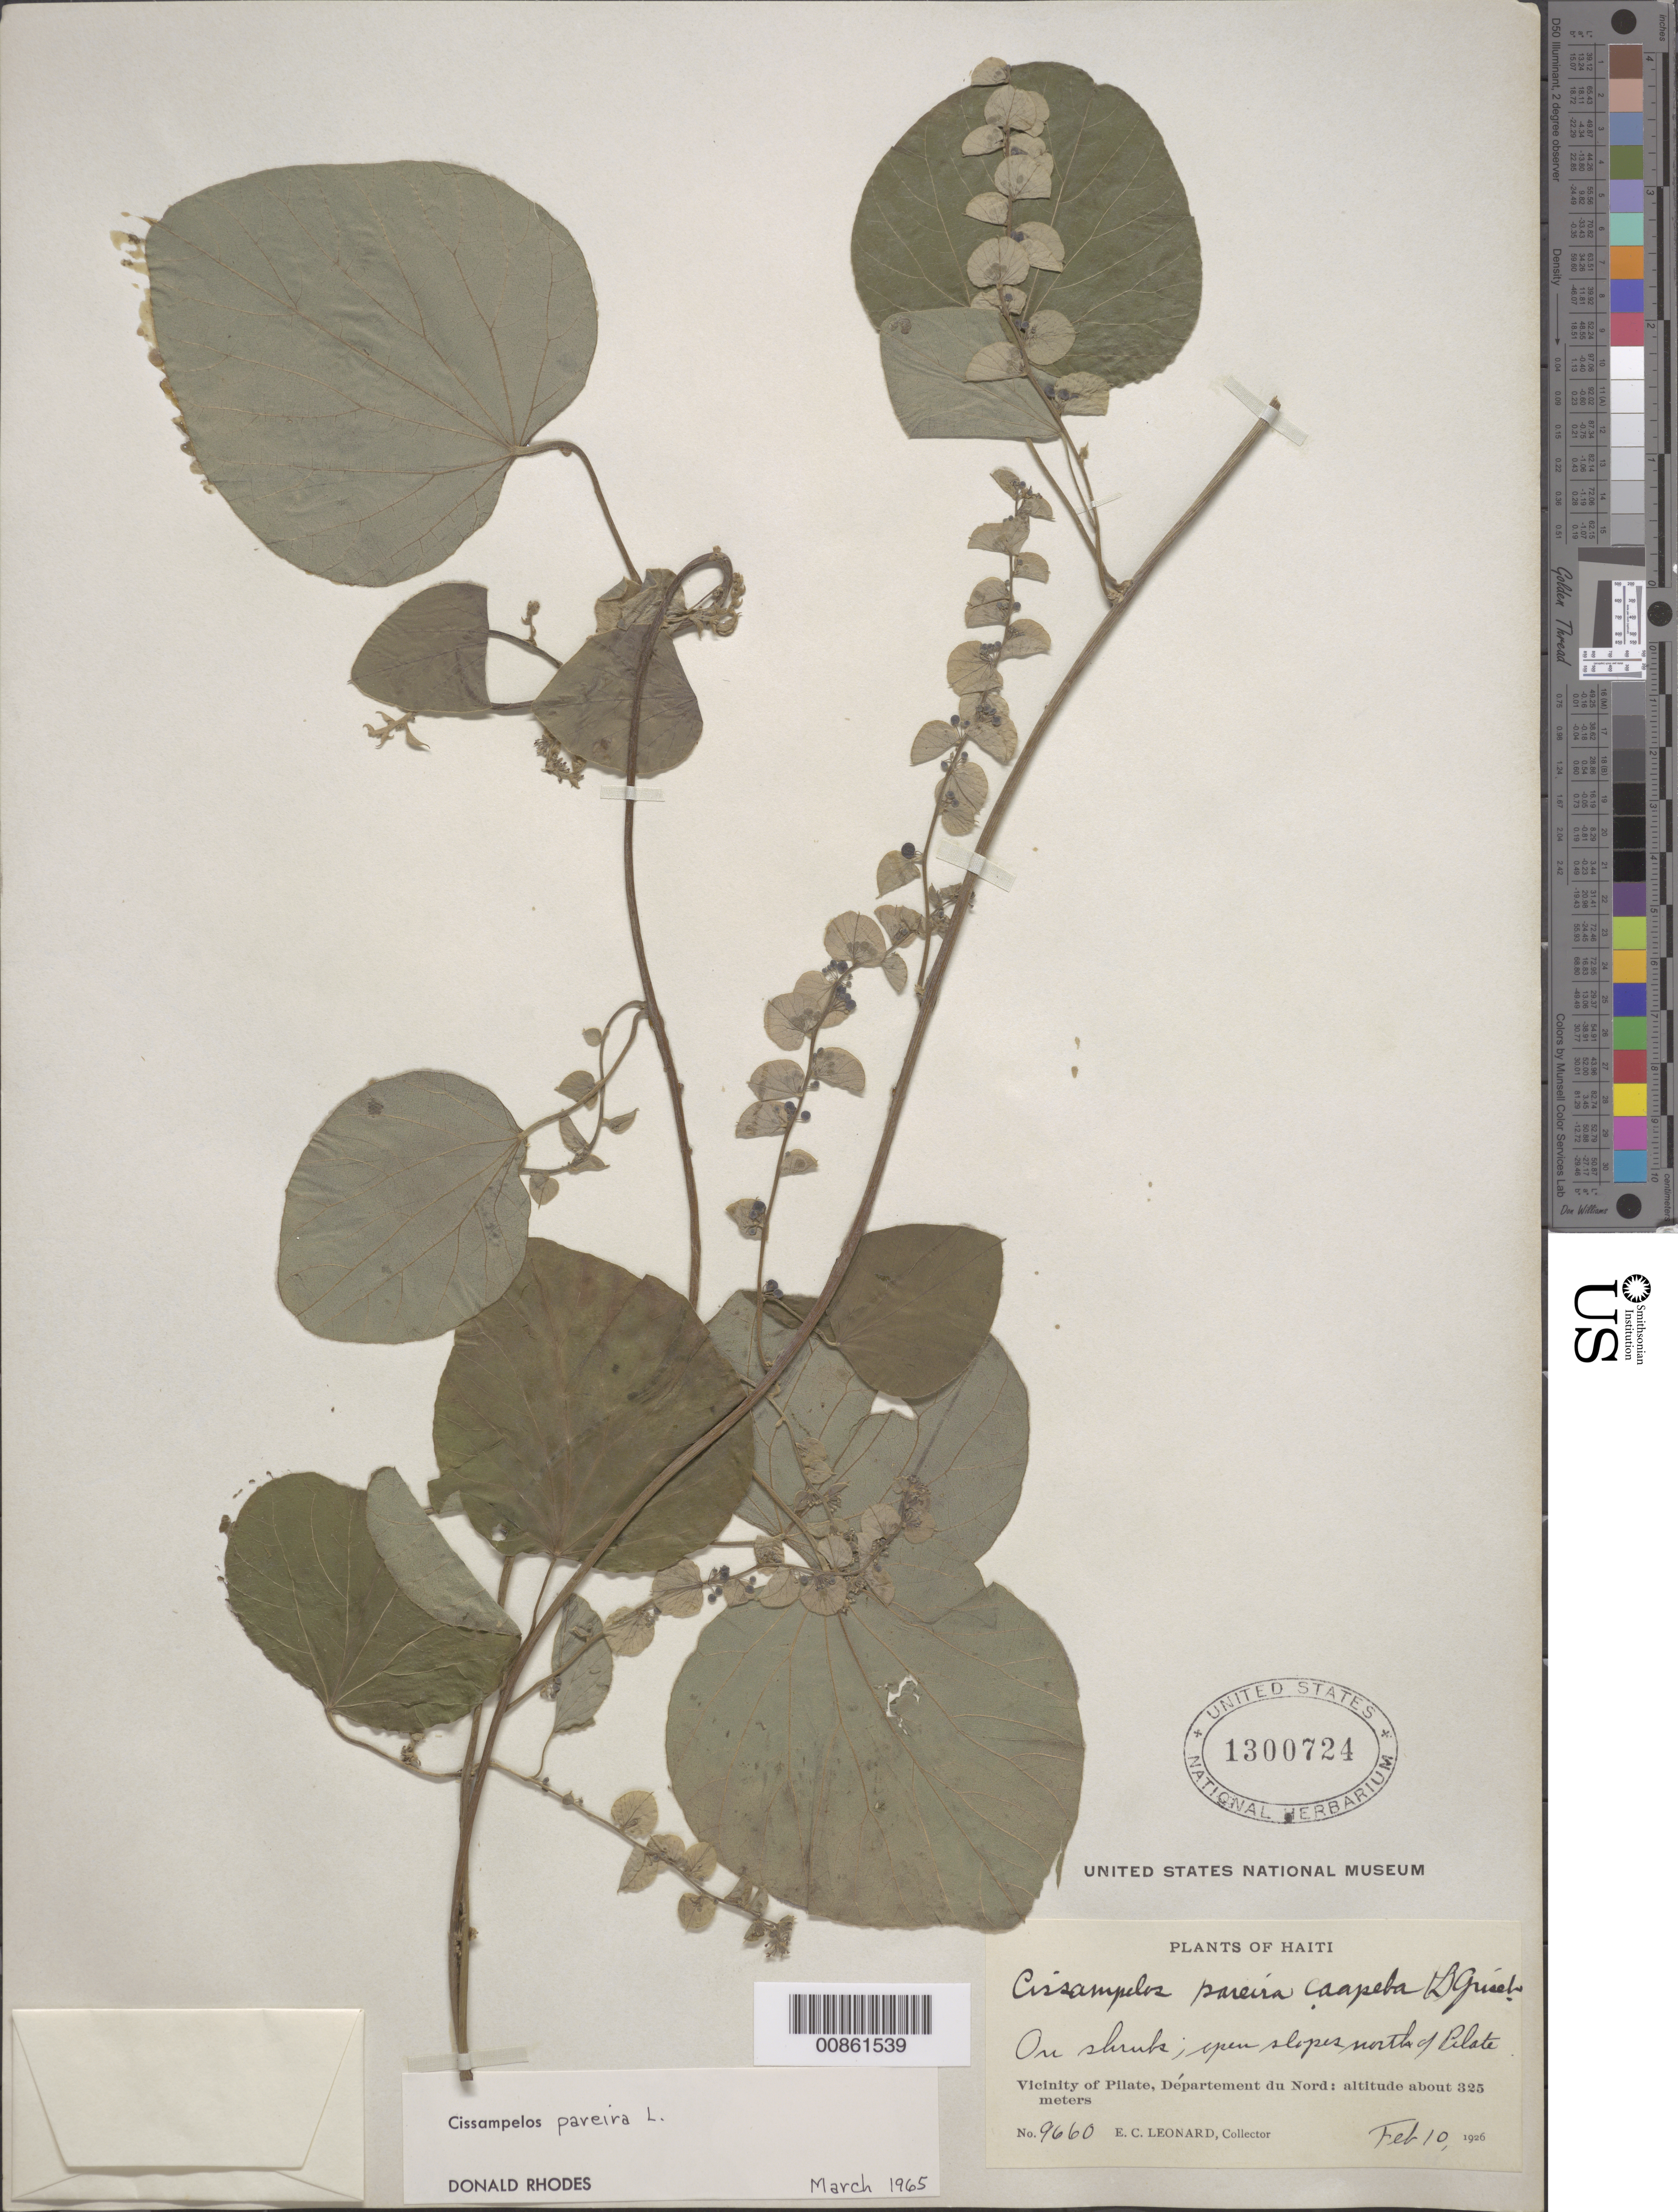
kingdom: Plantae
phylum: Tracheophyta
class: Magnoliopsida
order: Ranunculales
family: Menispermaceae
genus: Cissampelos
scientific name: Cissampelos pareira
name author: L.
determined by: Rhodes, D.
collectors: E. C. Leonard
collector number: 9660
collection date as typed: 10 Feb 1926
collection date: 1926-02-10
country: Haiti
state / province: Nord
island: Hispaniola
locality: North of Pilate.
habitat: On shrubs. Open slopes.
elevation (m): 325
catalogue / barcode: US 1300724